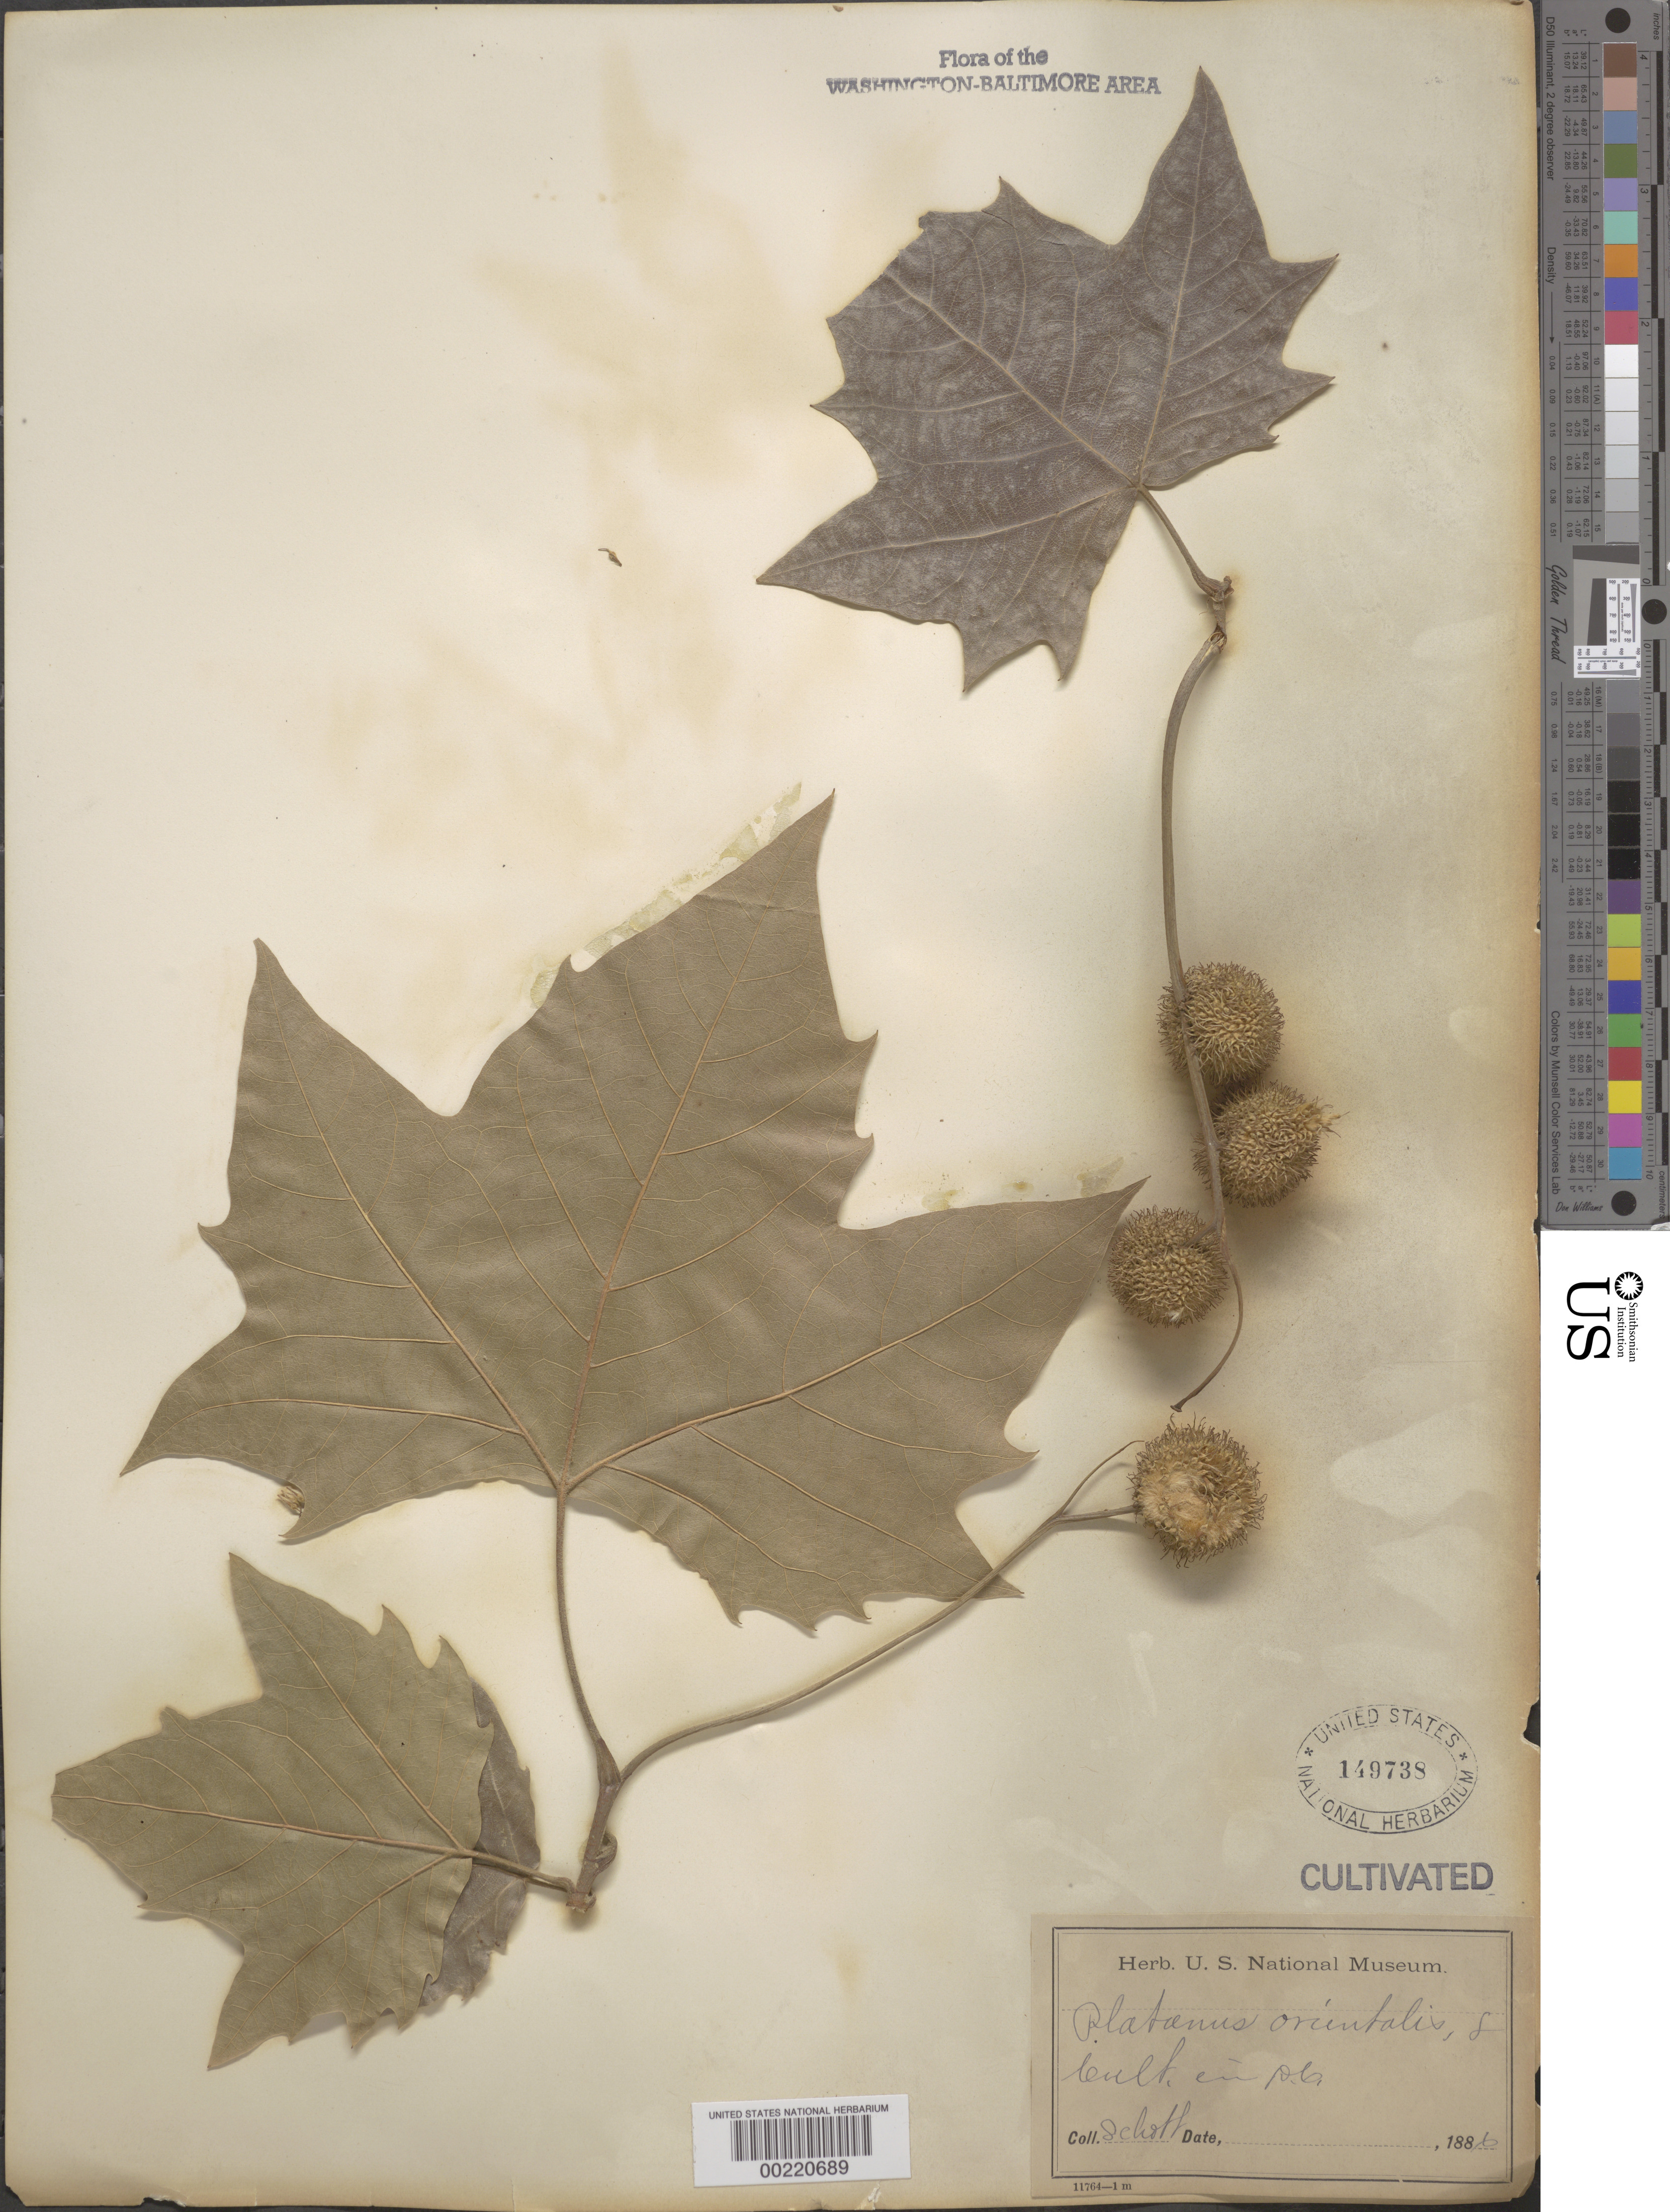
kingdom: Plantae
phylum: Tracheophyta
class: Magnoliopsida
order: Proteales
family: Platanaceae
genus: Platanus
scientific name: Platanus orientalis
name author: L.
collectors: A. L. Schott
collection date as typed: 1886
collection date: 1886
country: United States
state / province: District of Columbia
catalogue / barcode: US 149738